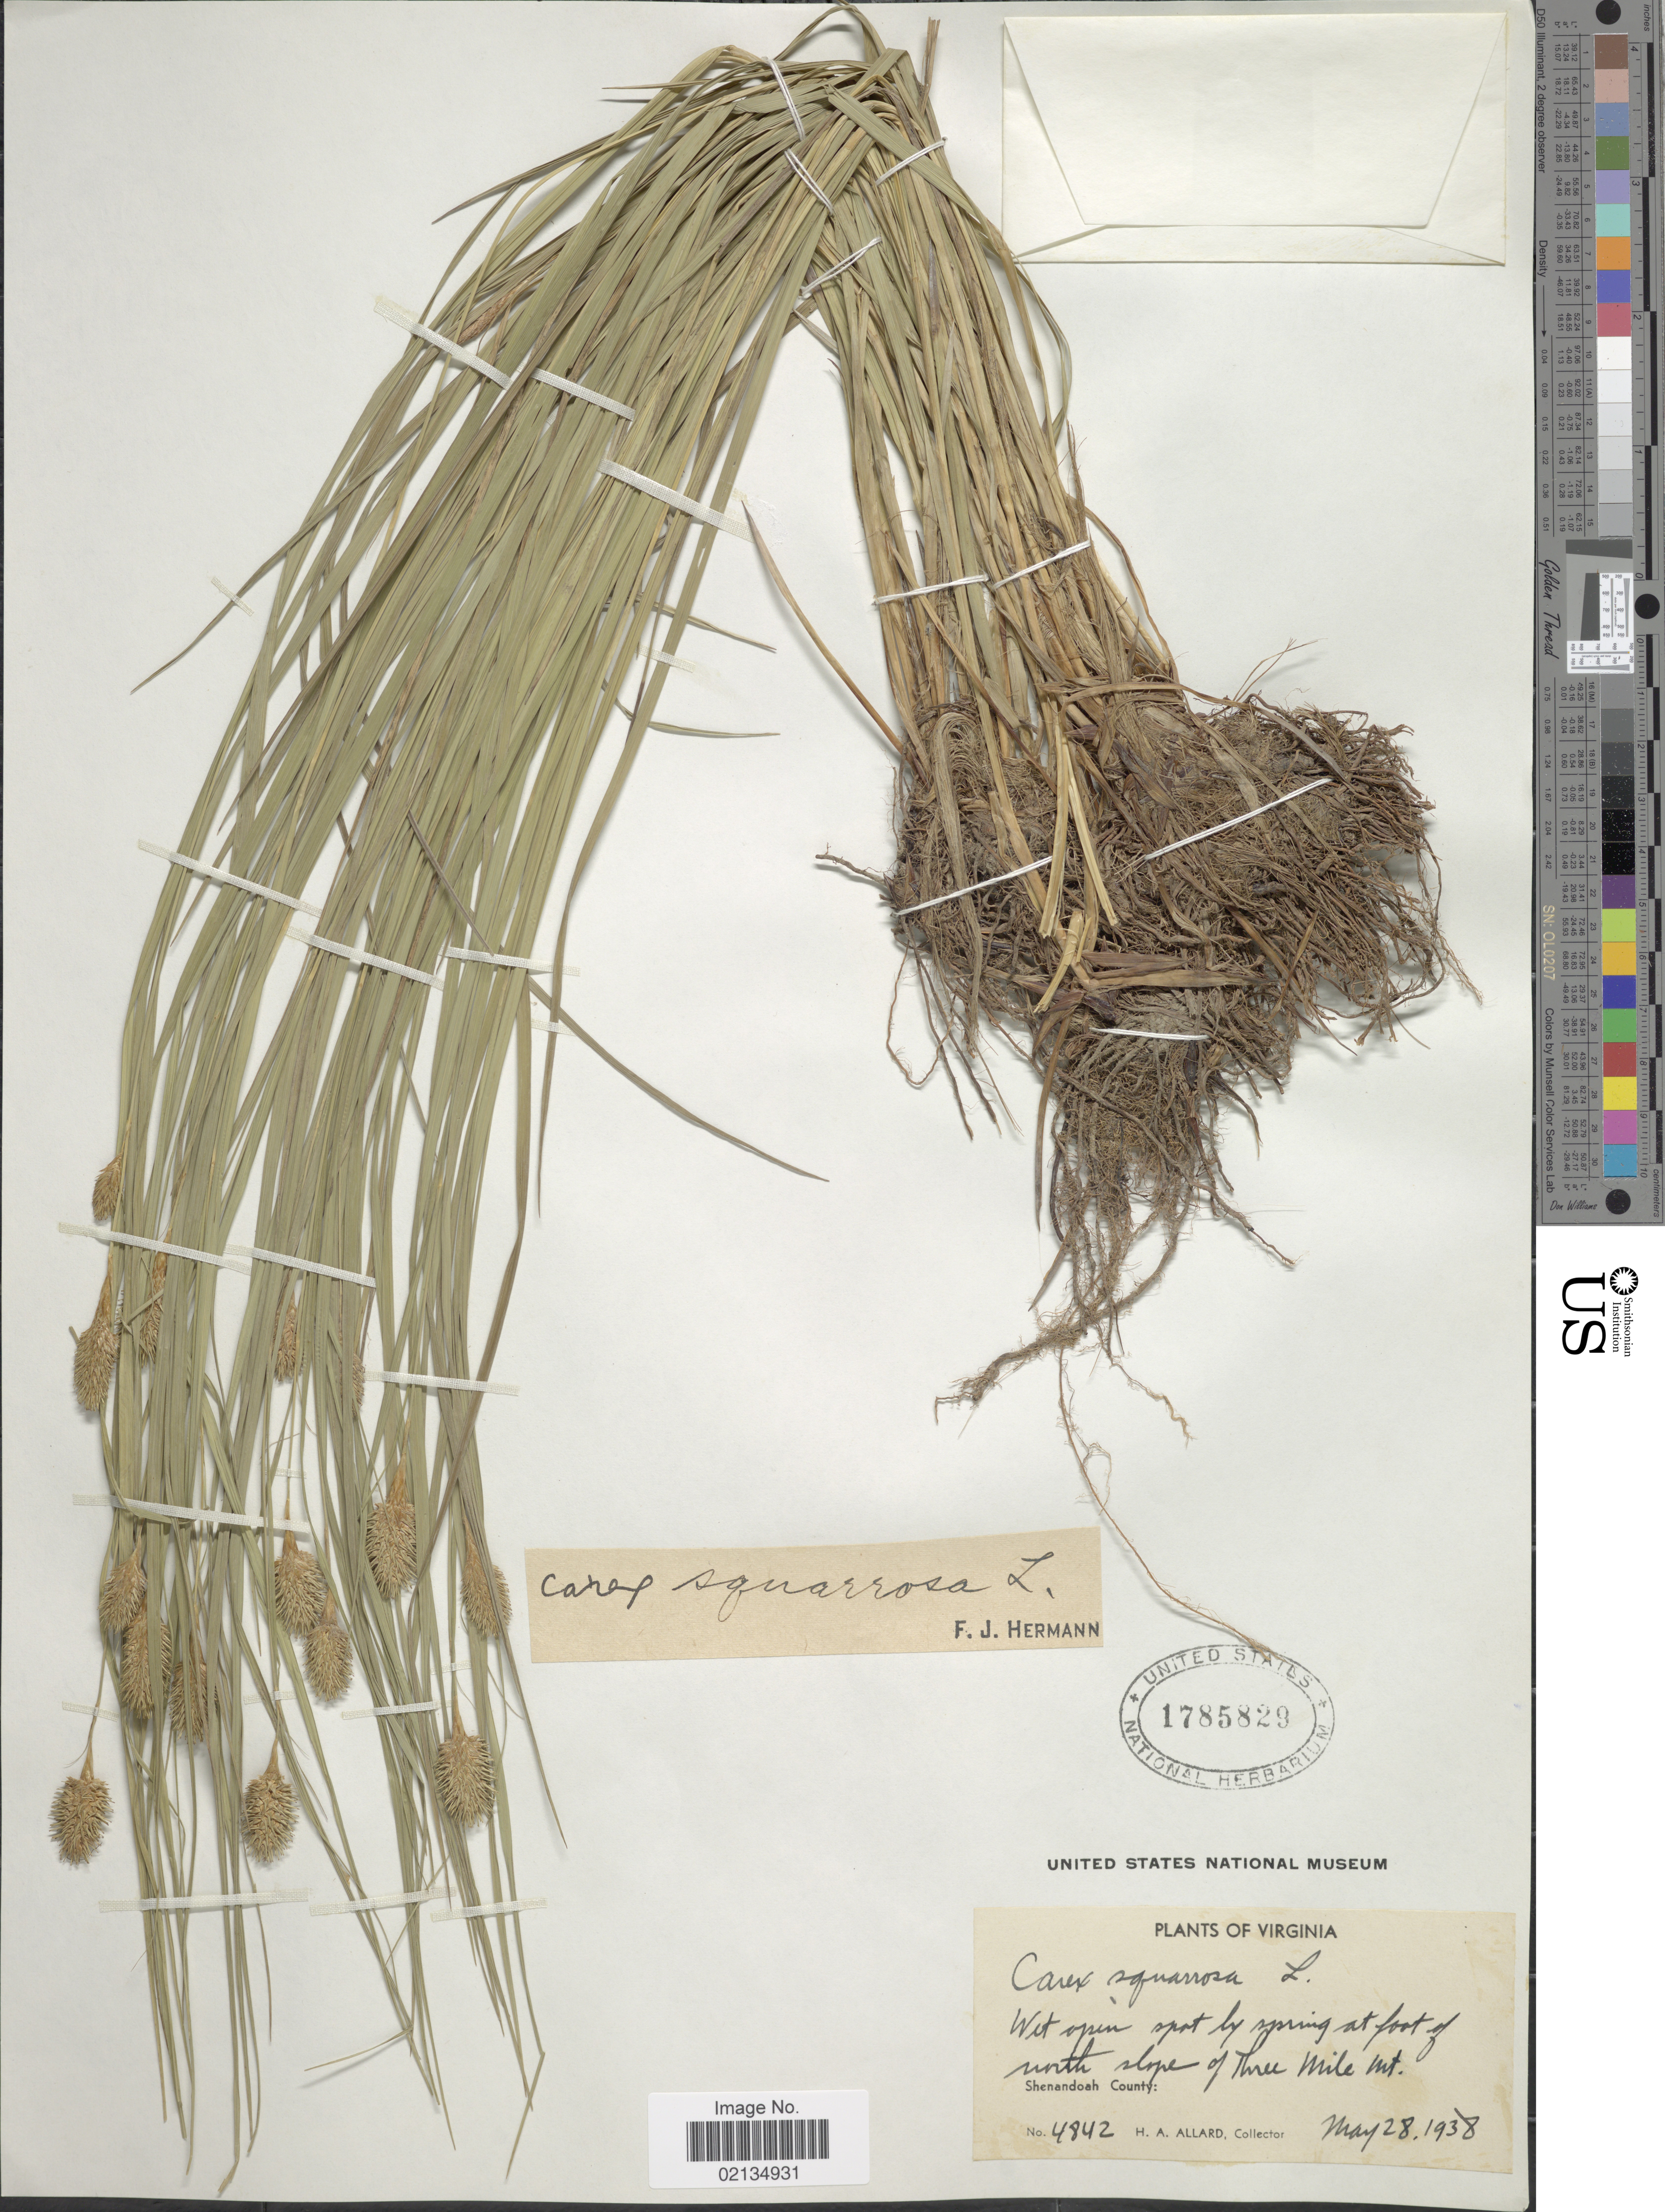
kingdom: Plantae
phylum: Tracheophyta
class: Liliopsida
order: Poales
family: Cyperaceae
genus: Carex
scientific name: Carex squarrosa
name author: L.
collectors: H. A. Allard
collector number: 4842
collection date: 1938-05-28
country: United States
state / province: Virginia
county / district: Shenandoah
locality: Virginia, Wet open spot by spring at foot of worth slope of Three Mile Mt. Shenandoah County.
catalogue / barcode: US 1785829